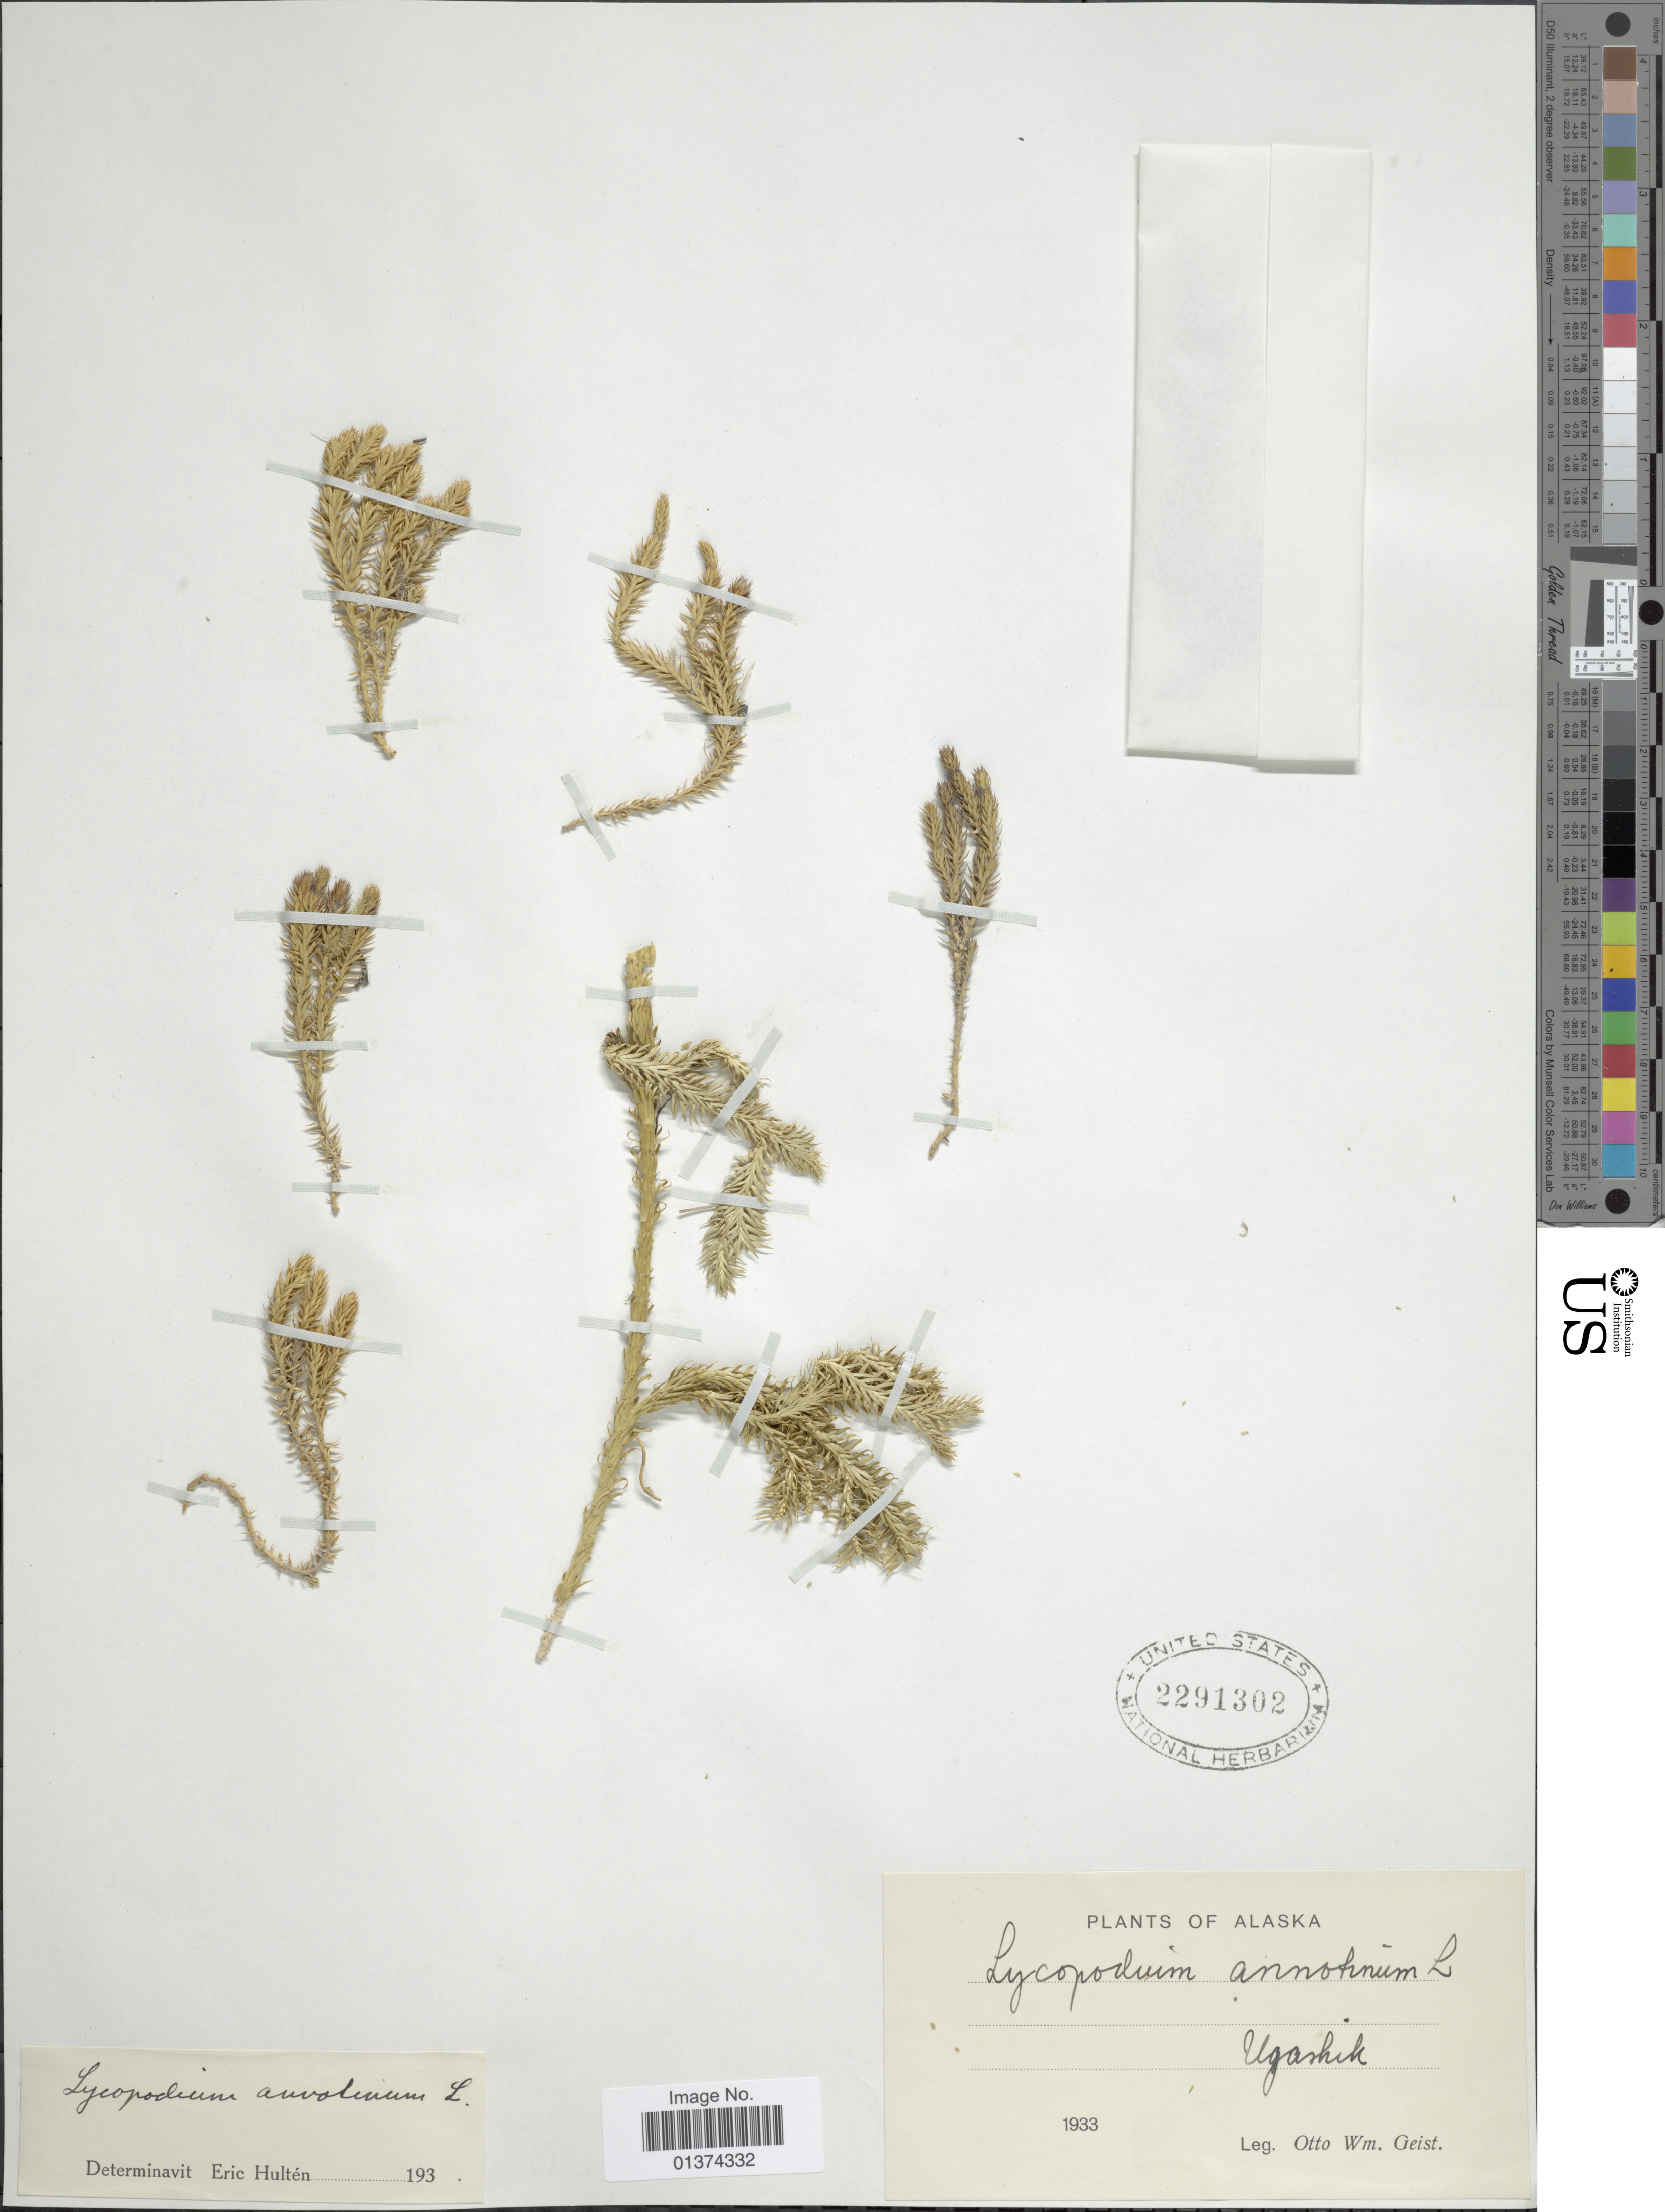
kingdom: Plantae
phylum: Tracheophyta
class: Lycopodiopsida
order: Lycopodiales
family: Lycopodiaceae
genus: Spinulum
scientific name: Spinulum annotinum subsp. annotinum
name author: (L.) A. Haines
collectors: O. Geist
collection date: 1933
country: United States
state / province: Alaska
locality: Ugashik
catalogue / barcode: US 2291302